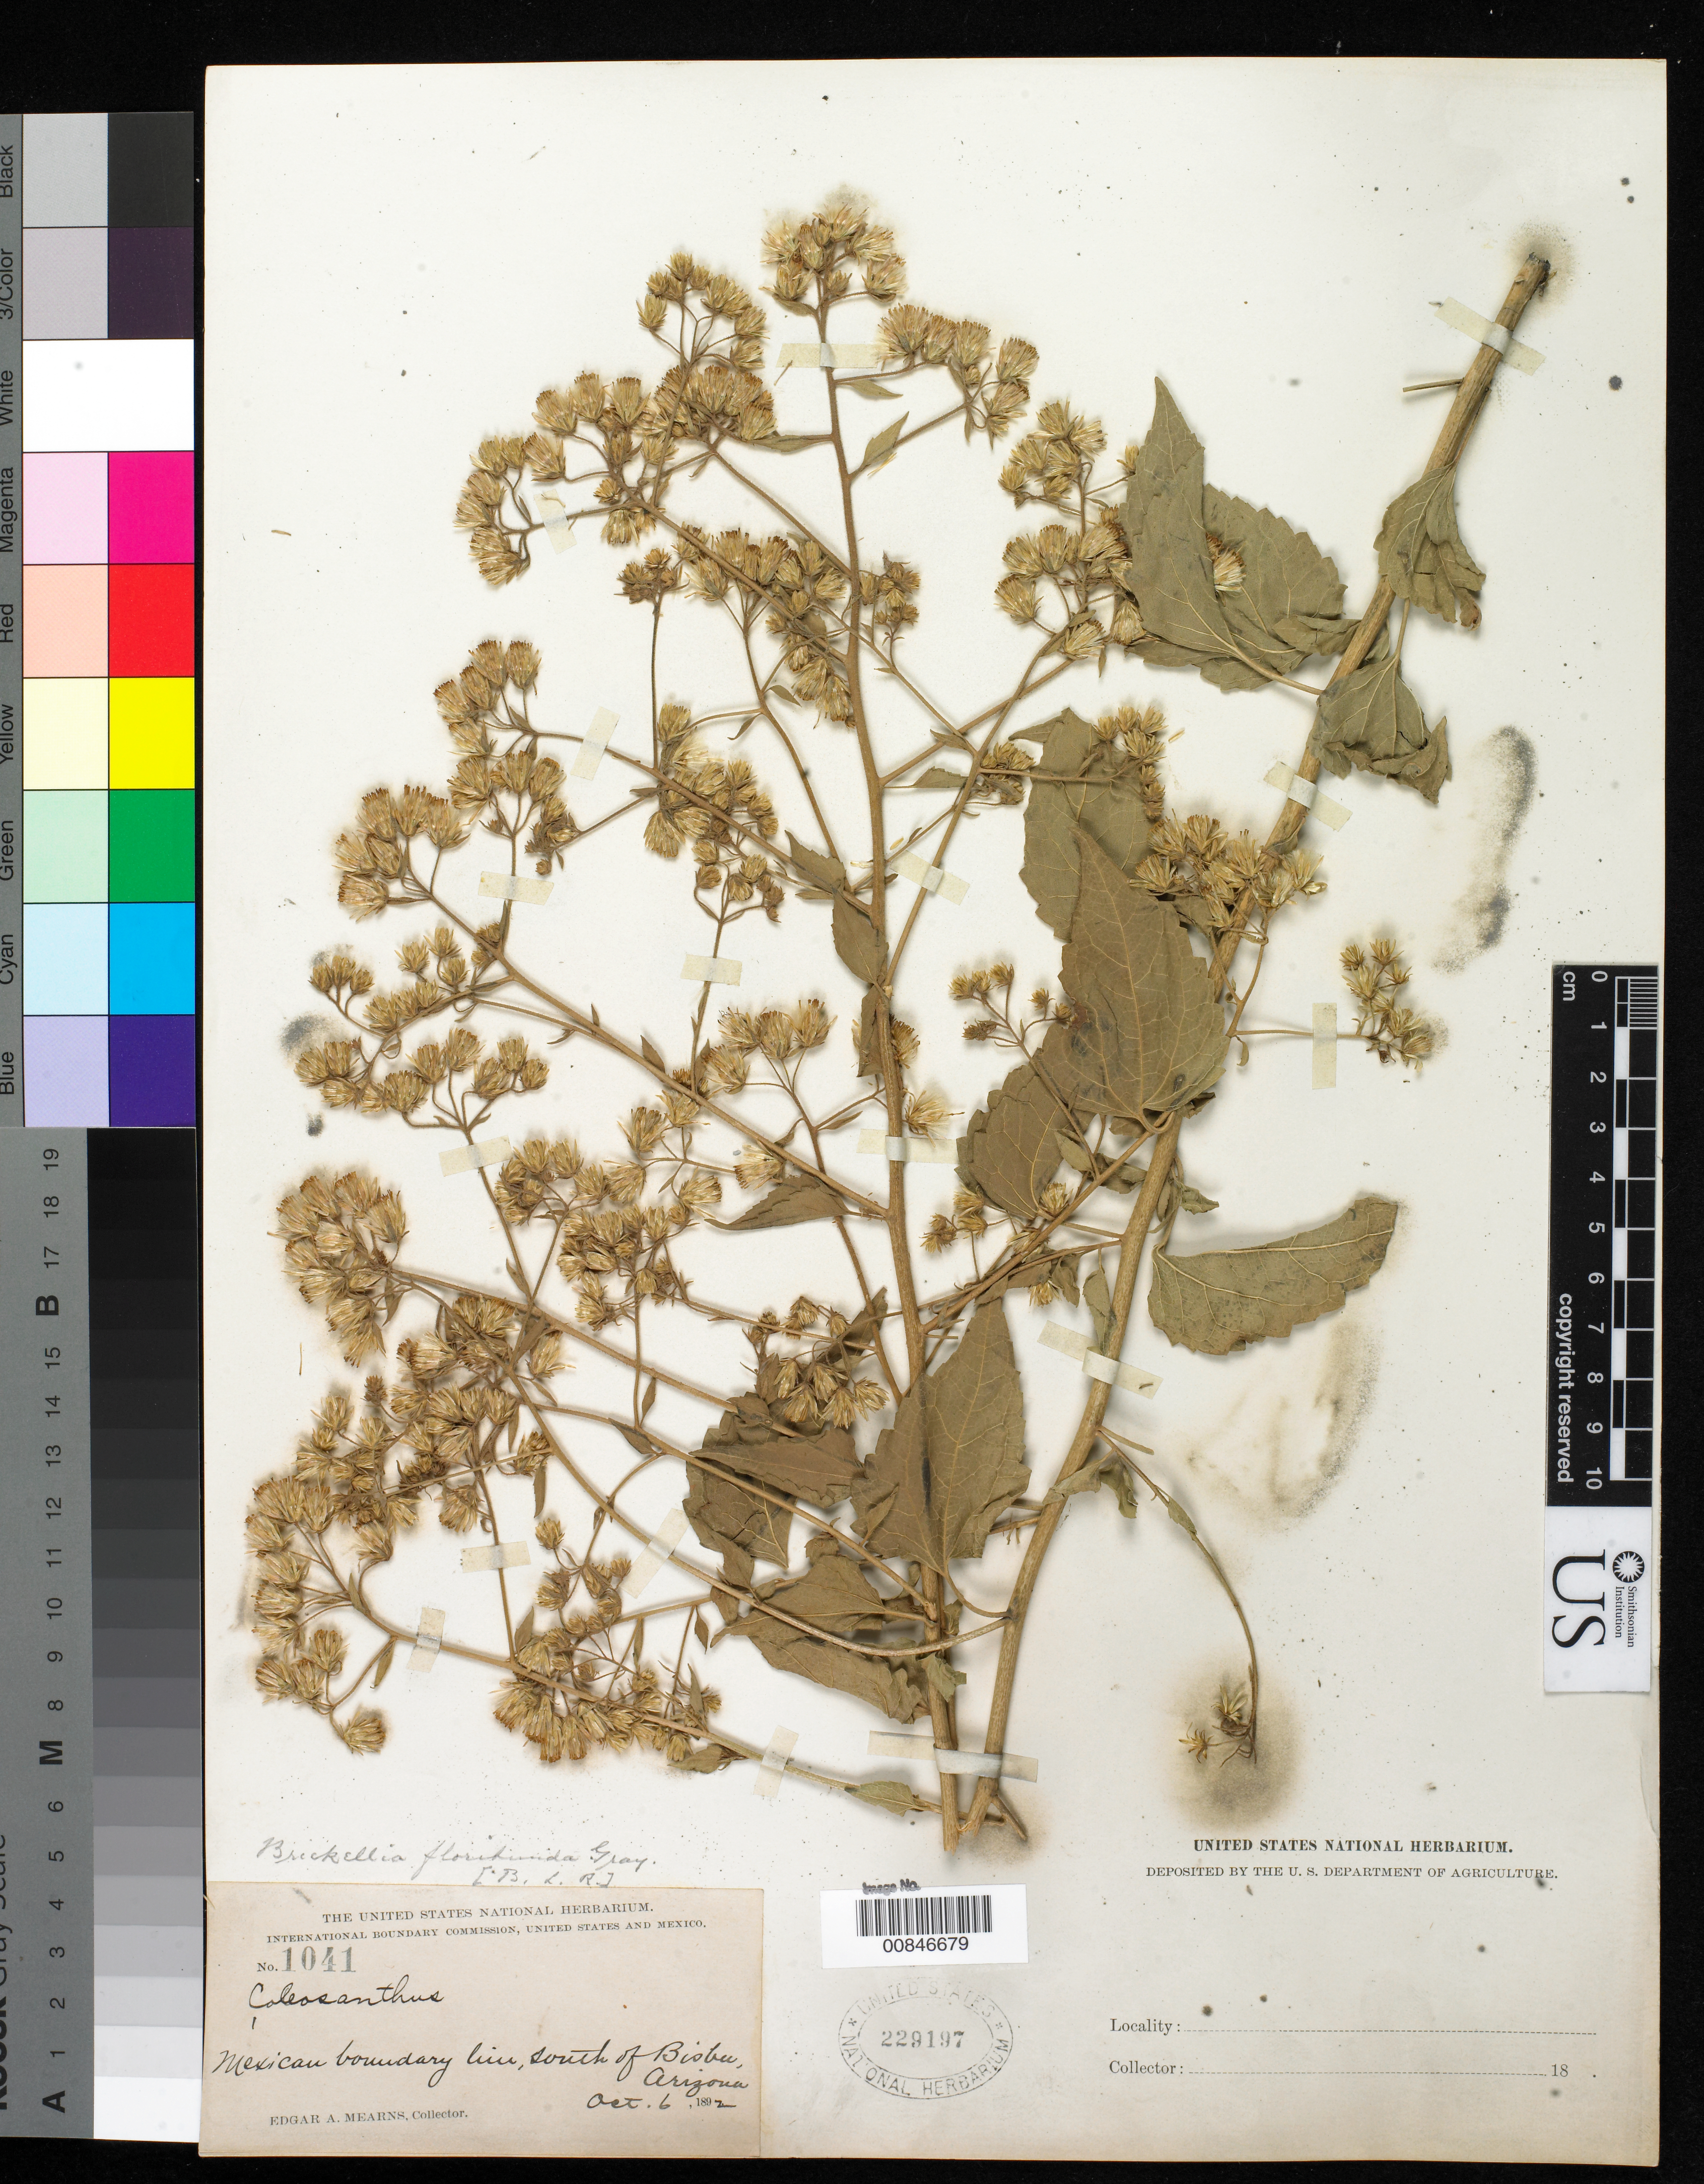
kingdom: Plantae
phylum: Tracheophyta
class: Magnoliopsida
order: Asterales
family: Asteraceae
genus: Brickellia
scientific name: Brickellia floribunda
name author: A. Gray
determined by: Robinson, B. L.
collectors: E. A. Mearns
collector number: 1041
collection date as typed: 06 Oct 1892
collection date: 1892-10-06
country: United States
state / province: Arizona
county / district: Cochise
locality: Mexican Boundary Line, S of Bisbee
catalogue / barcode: US 229197